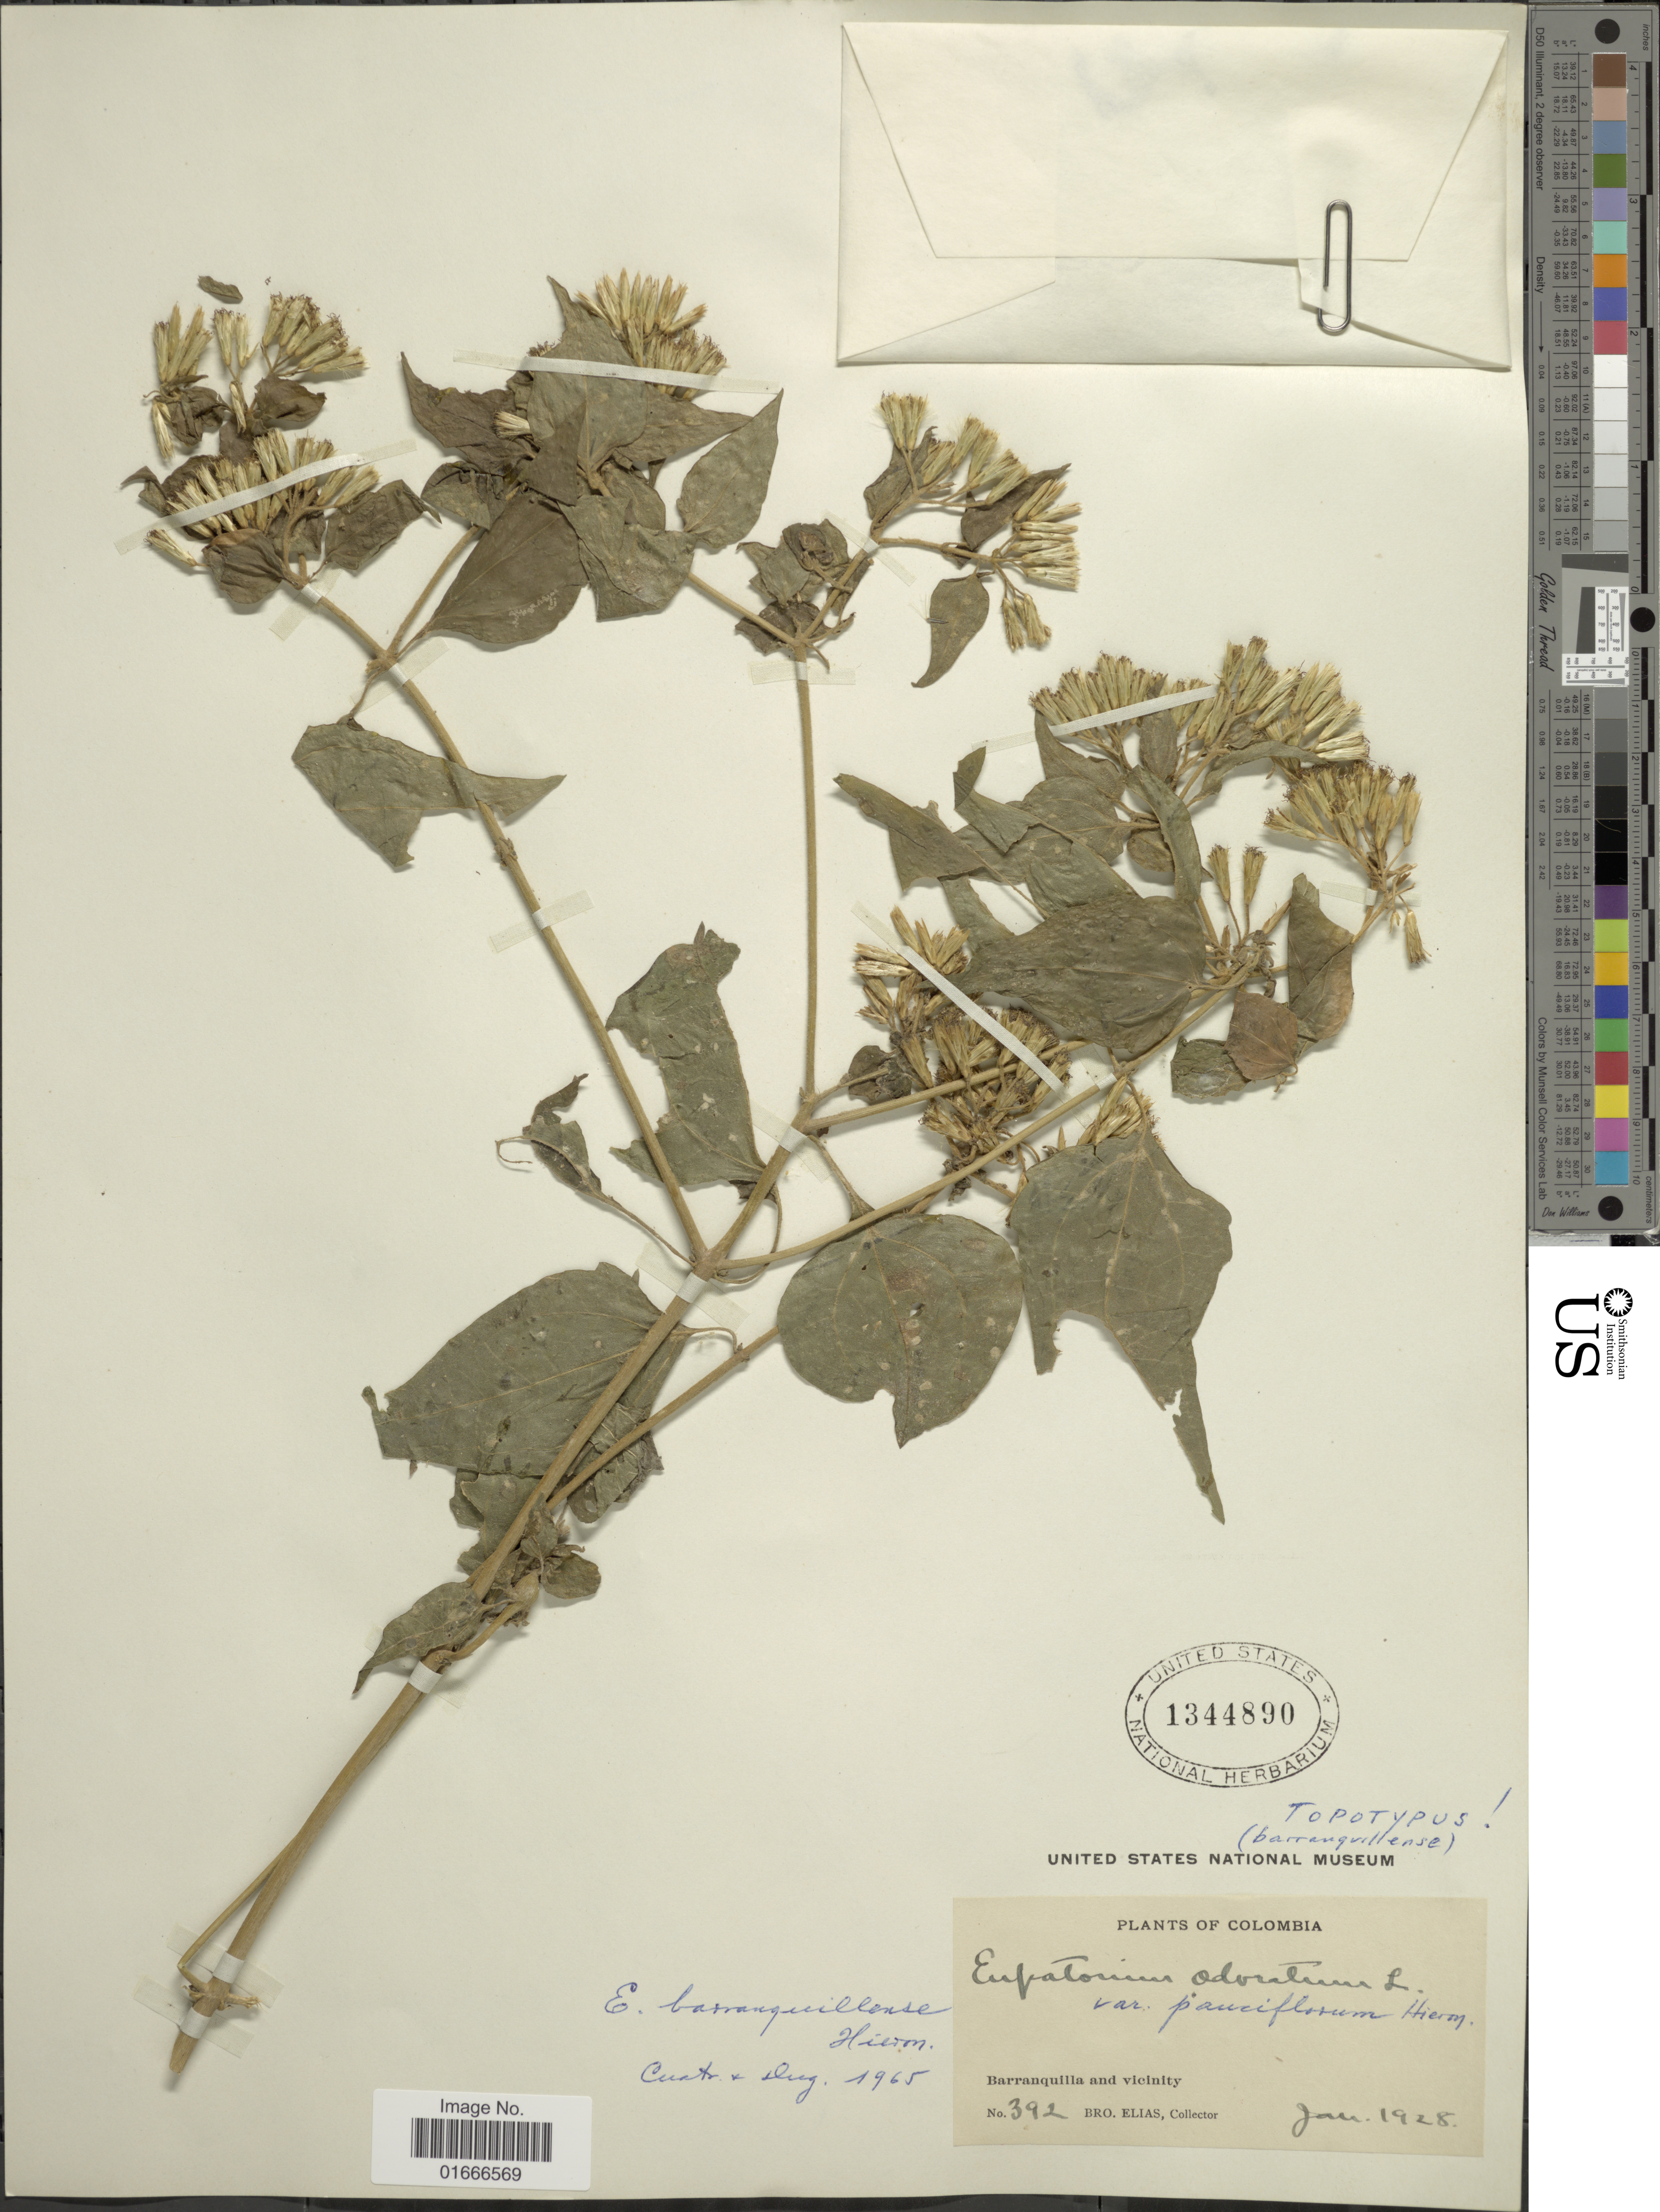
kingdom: Plantae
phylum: Tracheophyta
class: Magnoliopsida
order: Asterales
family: Asteraceae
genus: Chromolaena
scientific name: Chromolaena barranquillensis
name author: (Hieron.) R.M. King & H. Rob.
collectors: Bro. Elias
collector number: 392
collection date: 1928-01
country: Colombia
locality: Barranquilla and vicinity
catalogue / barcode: US 1344890